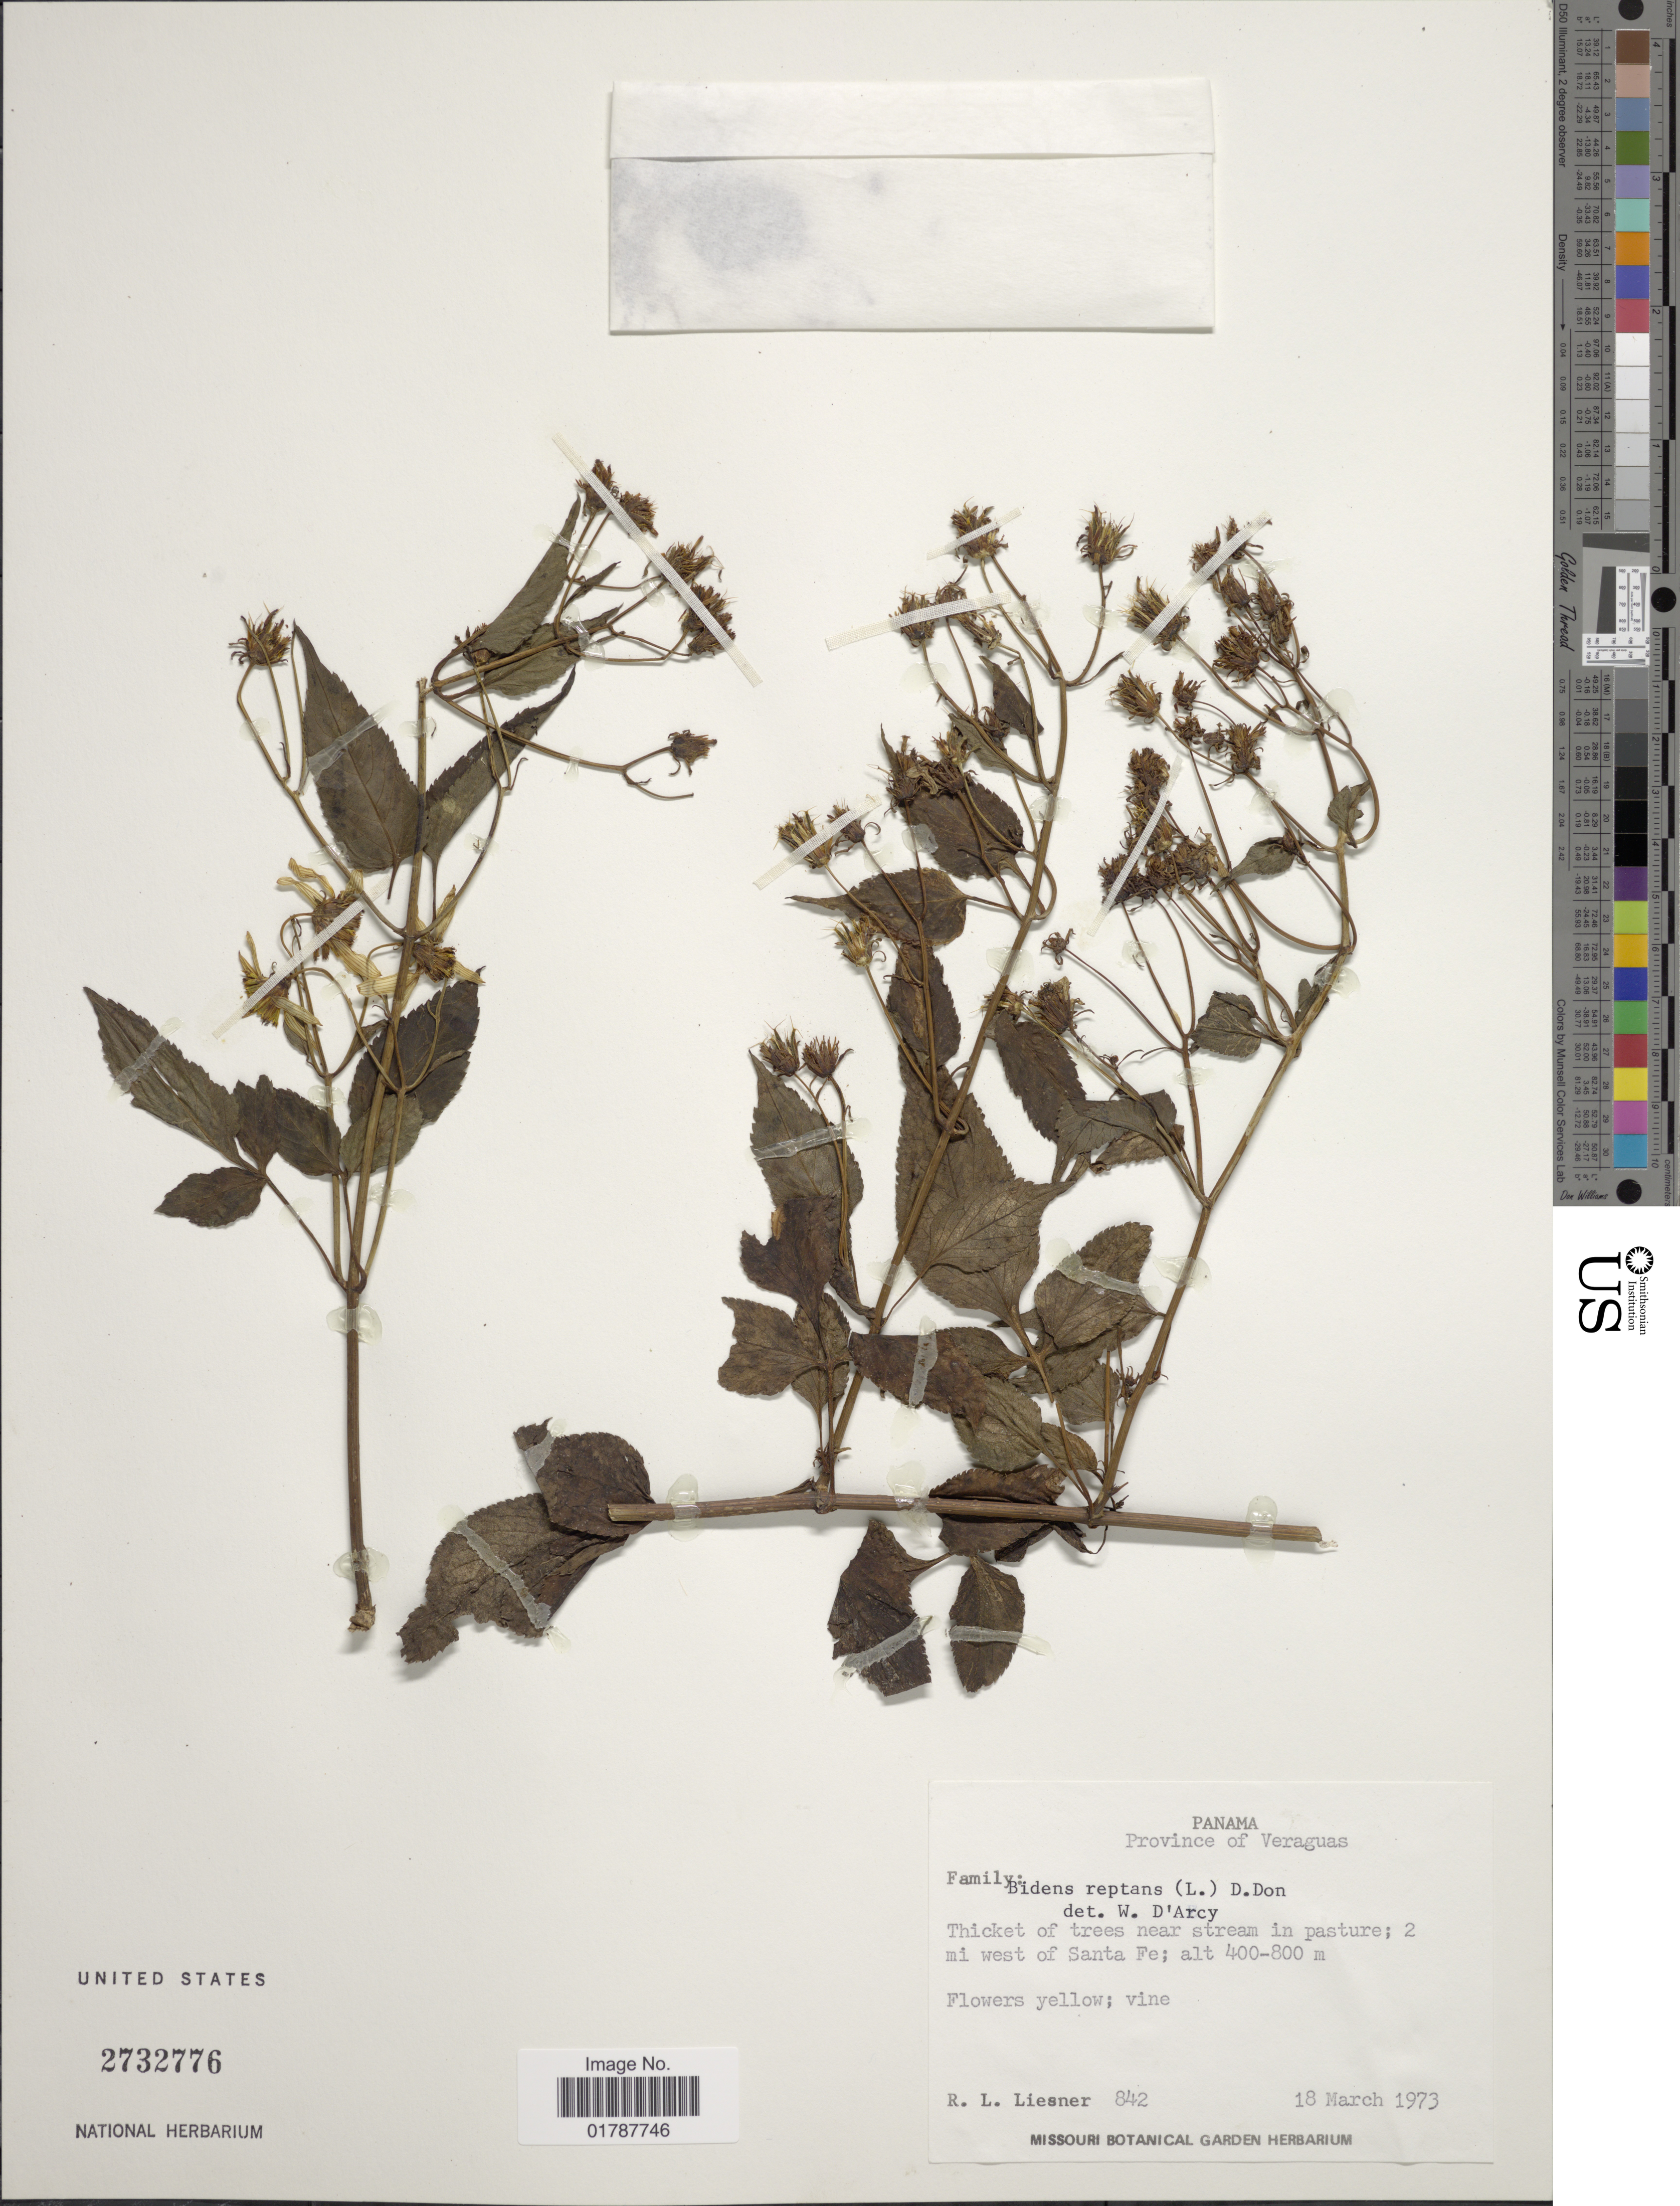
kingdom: Plantae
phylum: Tracheophyta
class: Magnoliopsida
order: Asterales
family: Asteraceae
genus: Bidens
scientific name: Bidens reptans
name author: (L.) G. Don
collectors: R. L. Liesner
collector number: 842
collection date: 1973-03-18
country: Panama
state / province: Veraguas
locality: Province of Veraguas, Thicket of trees near stream in pasture, 2 mi west of Santa De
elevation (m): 400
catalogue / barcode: US 2732776